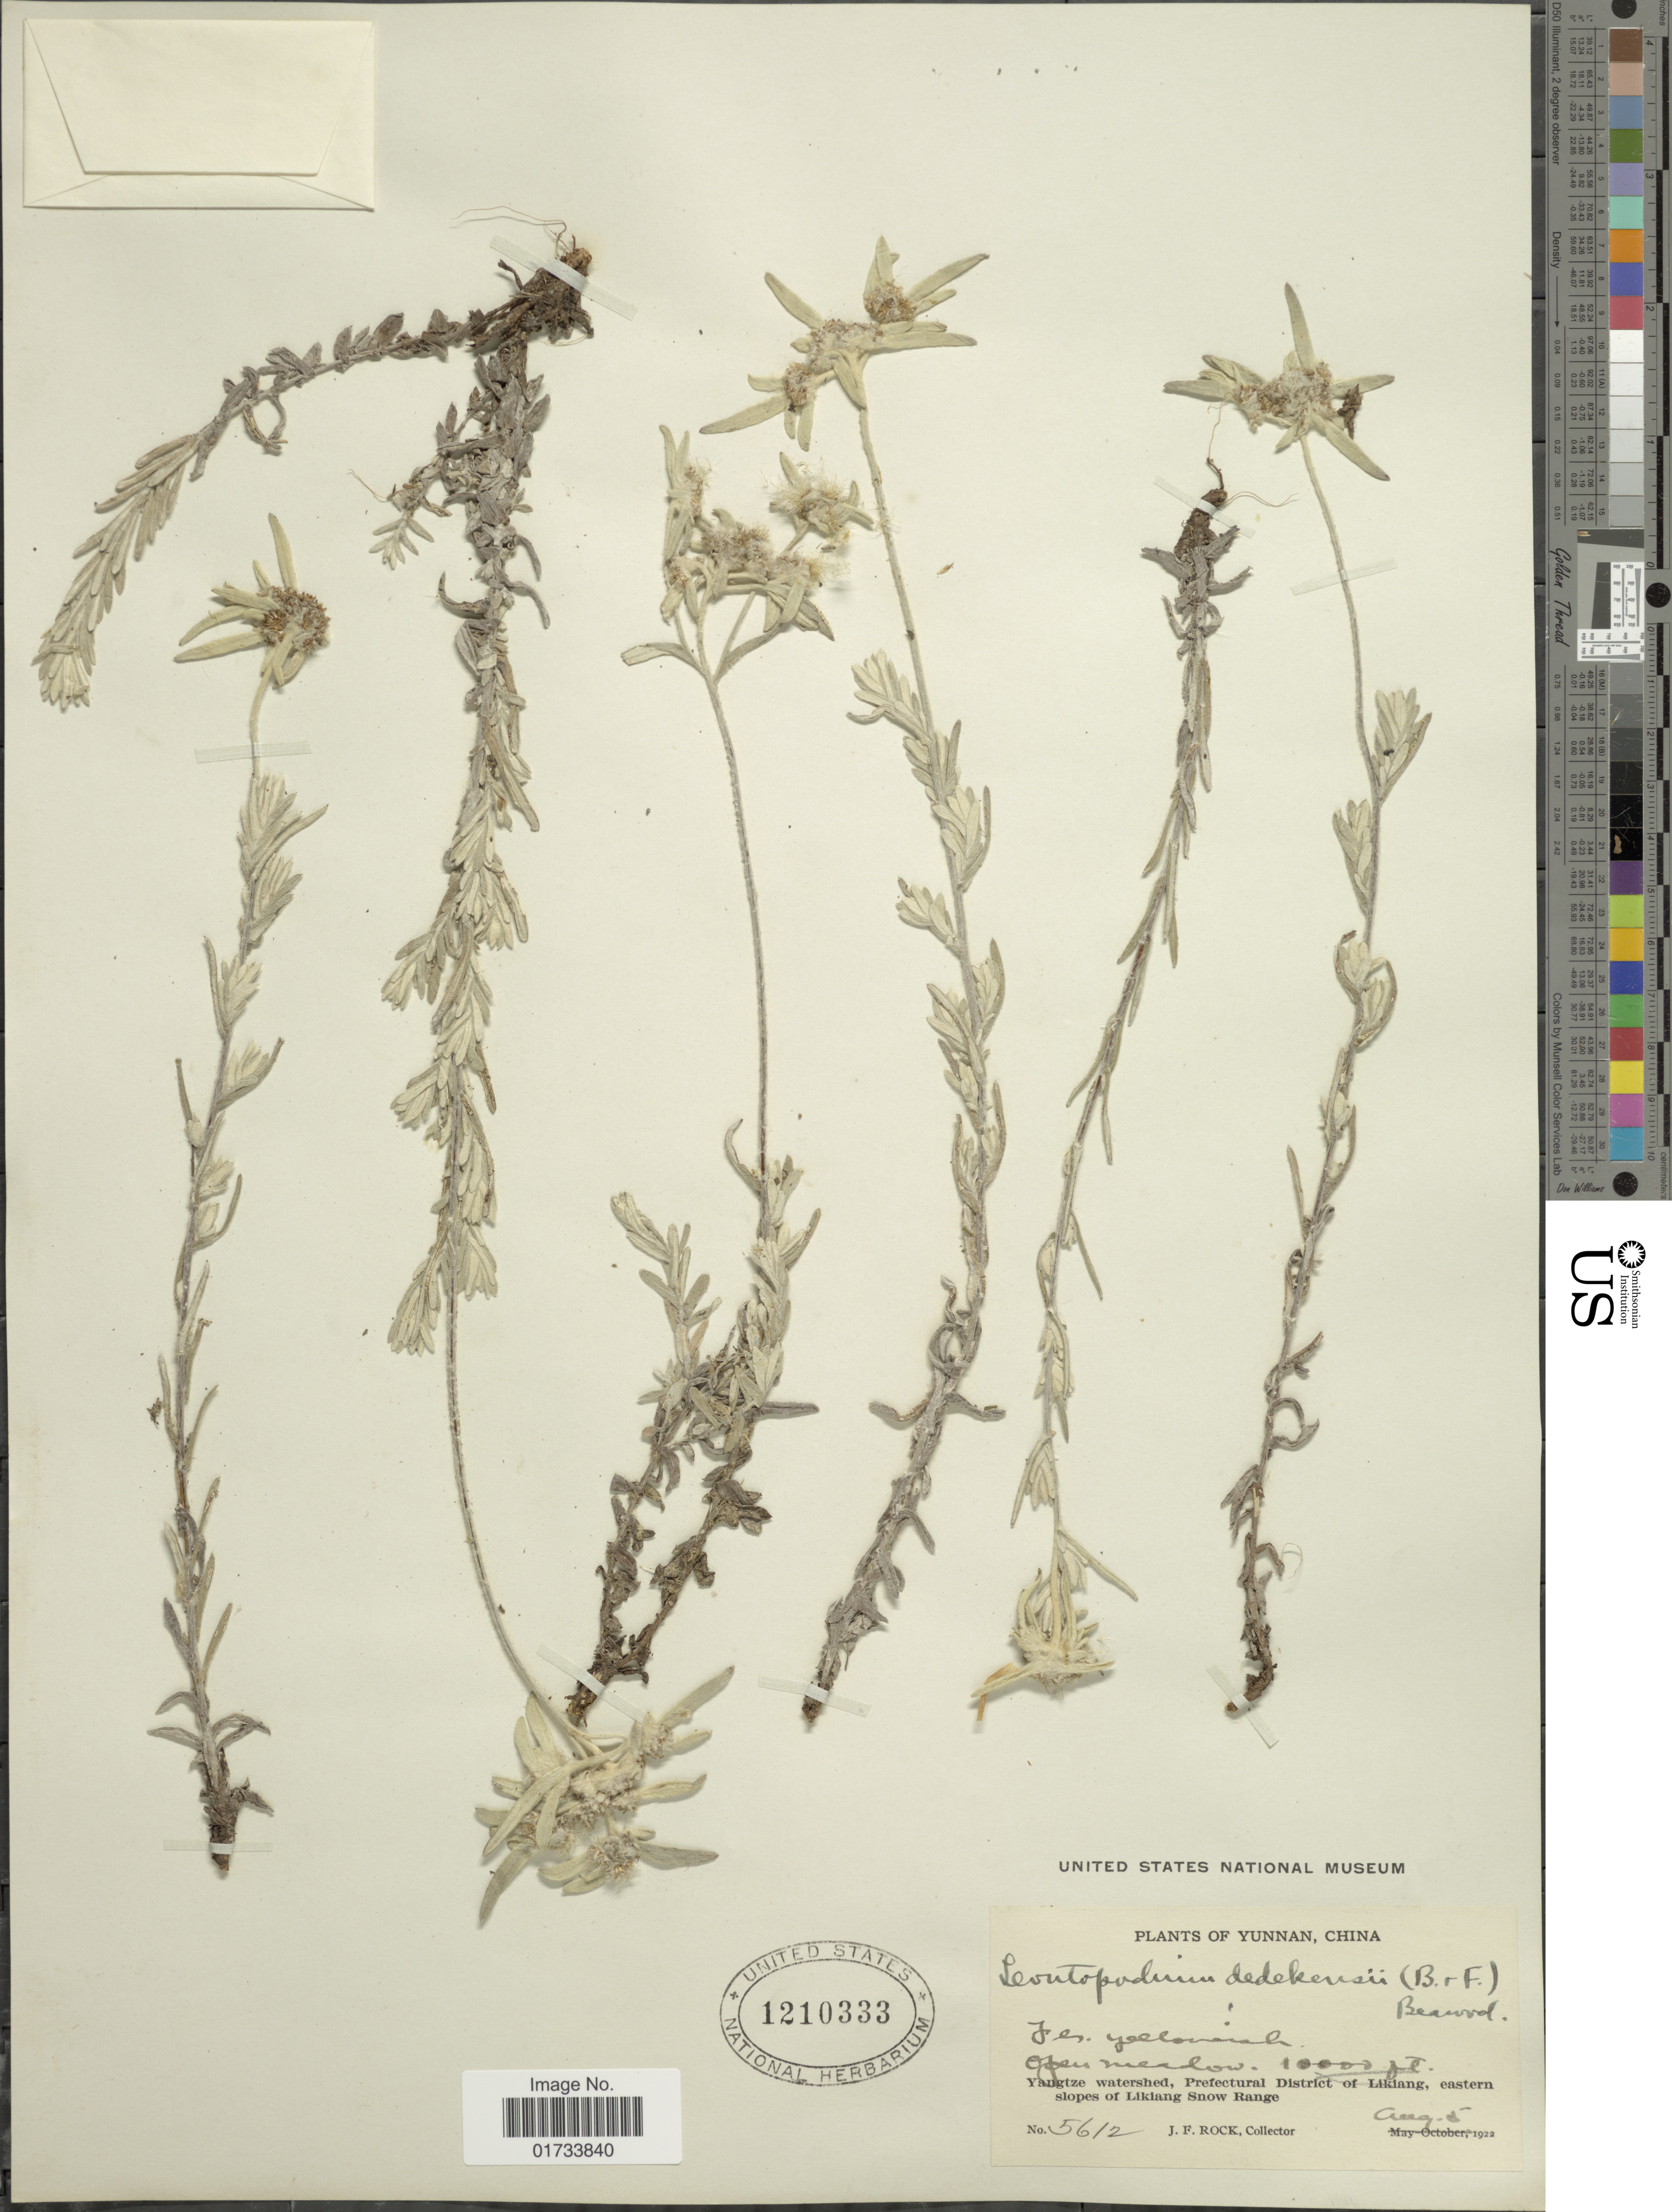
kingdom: Plantae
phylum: Tracheophyta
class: Magnoliopsida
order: Asterales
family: Asteraceae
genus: Leontopodium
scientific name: Leontopodium dedekensii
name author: (Bureau & Franch.) Beauverd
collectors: J. Rock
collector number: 5612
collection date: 1922-08-05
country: China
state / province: Yunnan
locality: Open meadow, Yangtze watershed, Prefectural District of Likiang, eastern slopes of Likiang Snow Range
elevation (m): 3048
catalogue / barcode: US 1210333